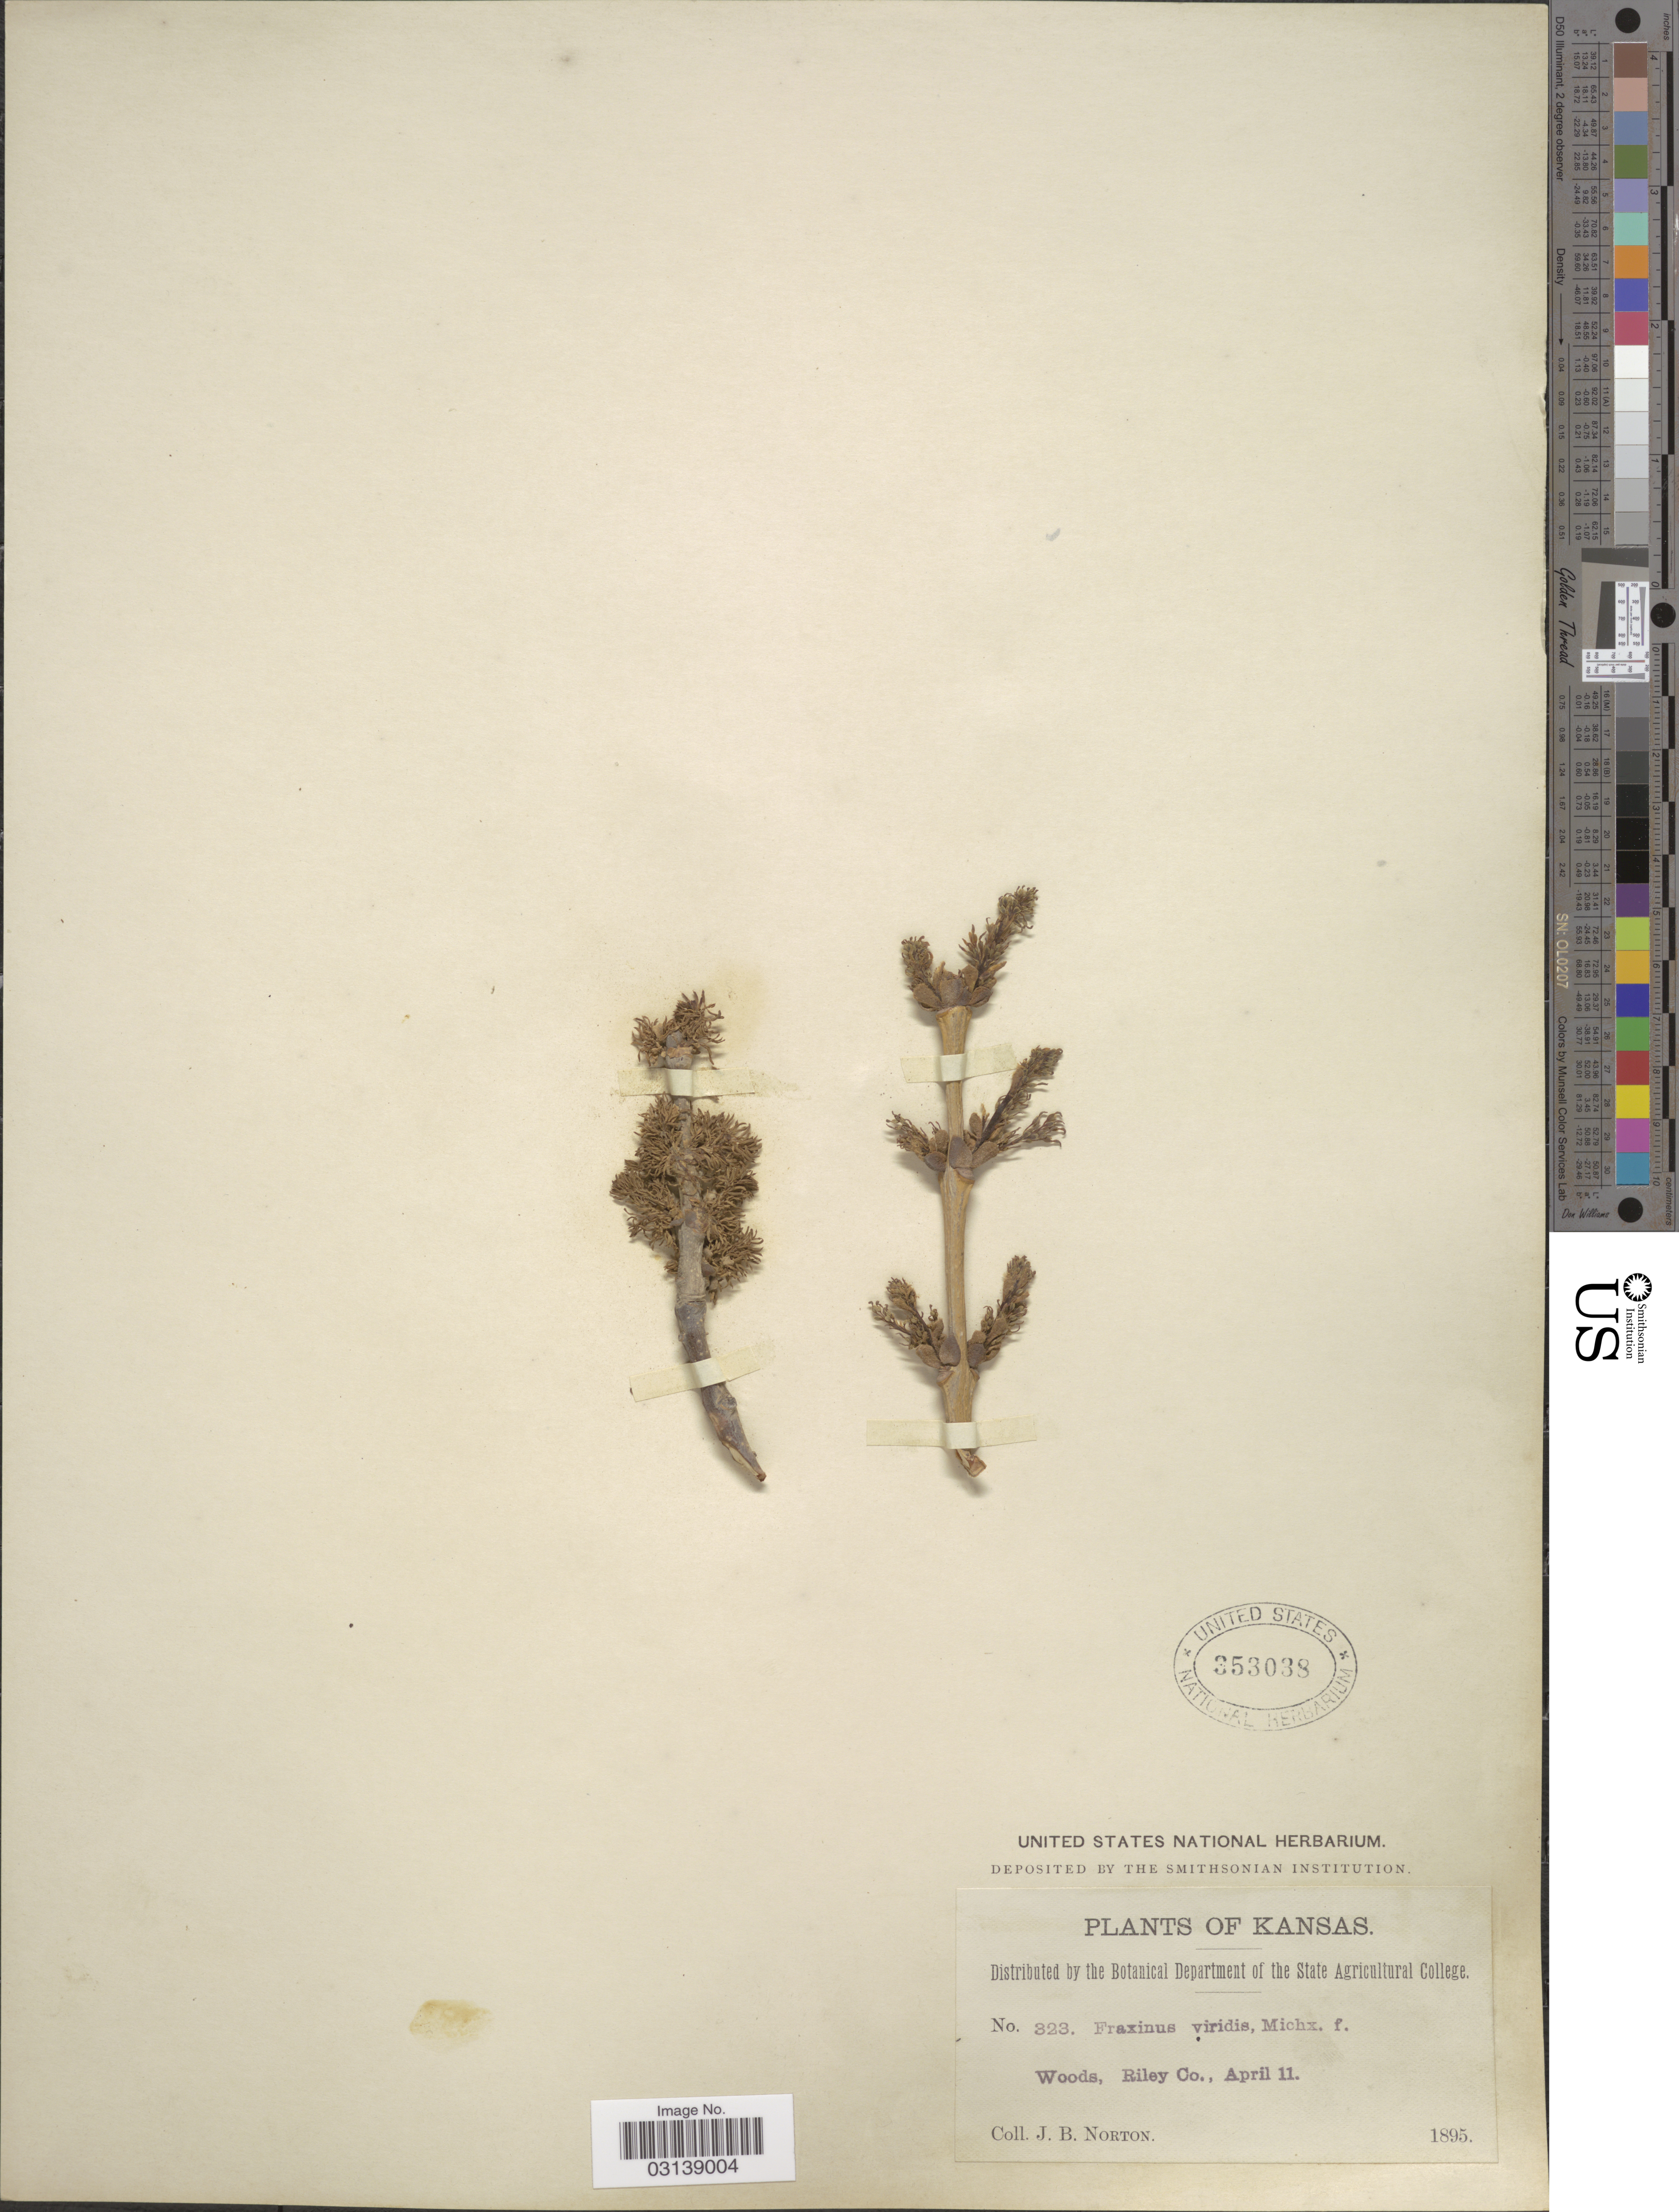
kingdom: Plantae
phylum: Tracheophyta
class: Magnoliopsida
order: Lamiales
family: Oleaceae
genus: Fraxinus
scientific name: Fraxinus pennsylvanica var. campestris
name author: (Britton) F.C. Gates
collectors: J. B. Norton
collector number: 323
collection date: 1895-04-11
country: United States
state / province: Kansas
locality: Woods, Riley Co.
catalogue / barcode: US 353038